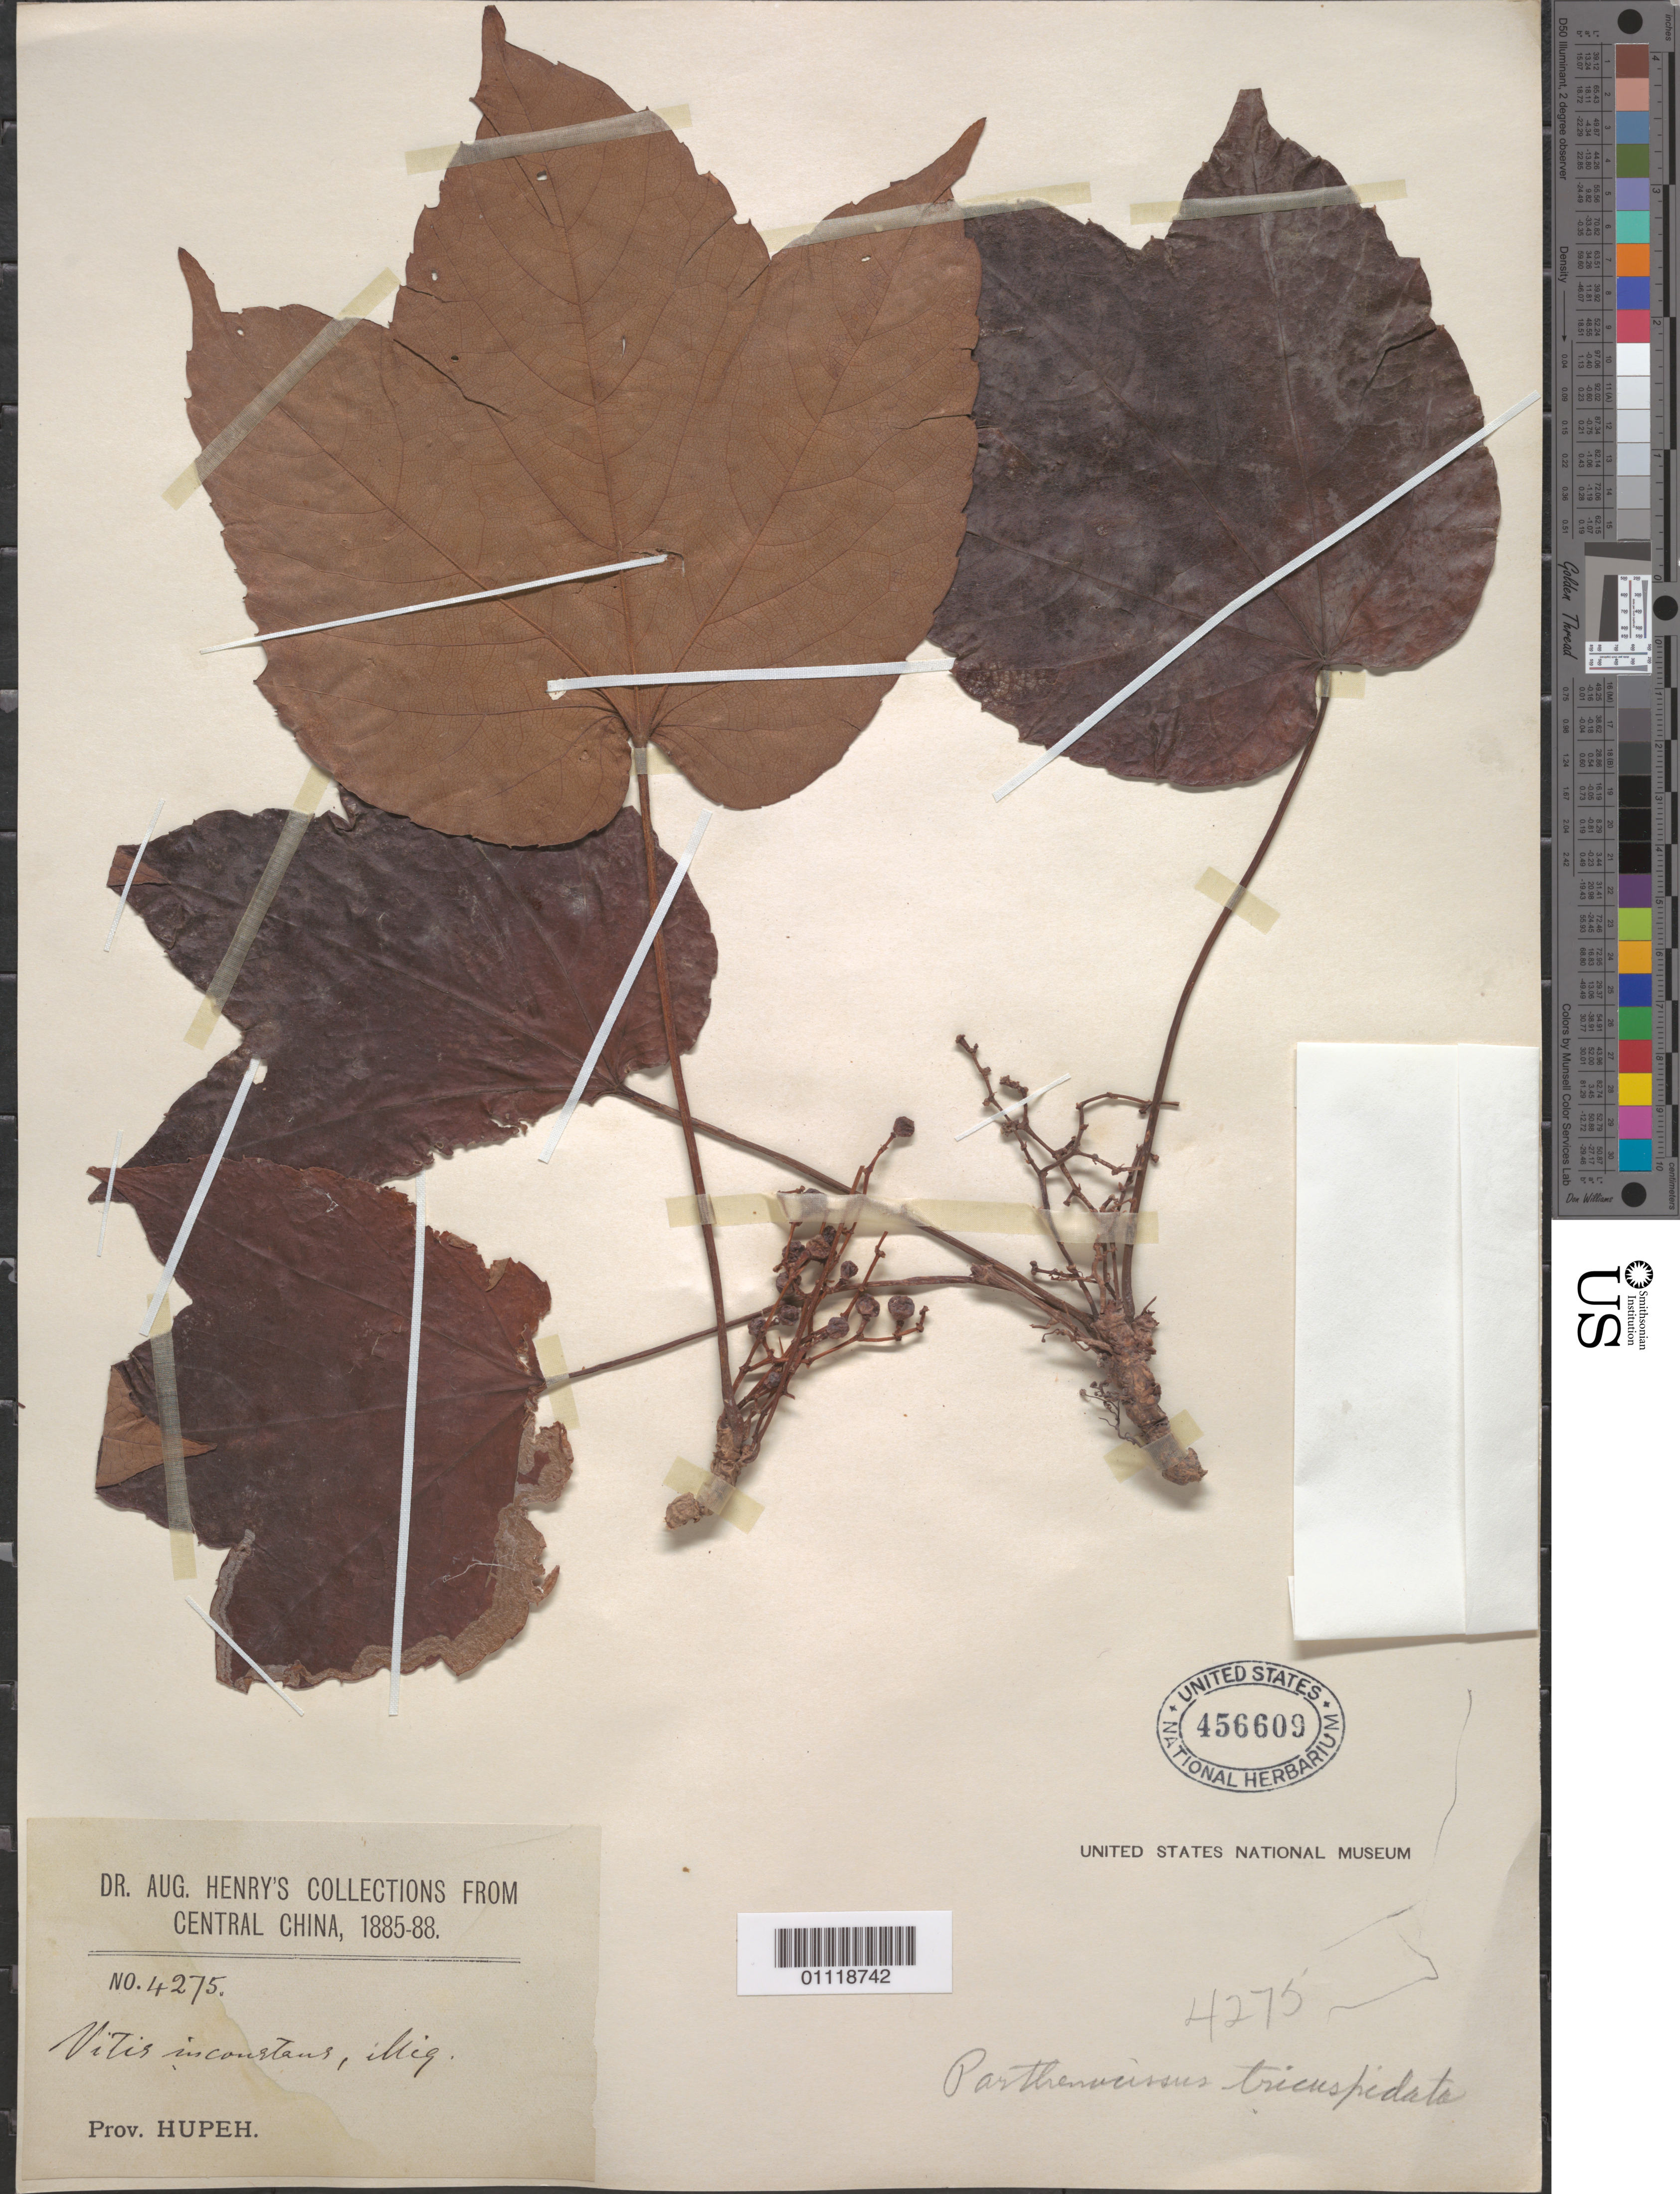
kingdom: Plantae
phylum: Tracheophyta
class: Magnoliopsida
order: Vitales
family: Vitaceae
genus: Parthenocissus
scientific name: Parthenocissus tricuspidata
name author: (Siebold & Zucc.) Planch.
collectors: A. Henry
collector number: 4275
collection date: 1885/1888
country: China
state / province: Hubei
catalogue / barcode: US 456609